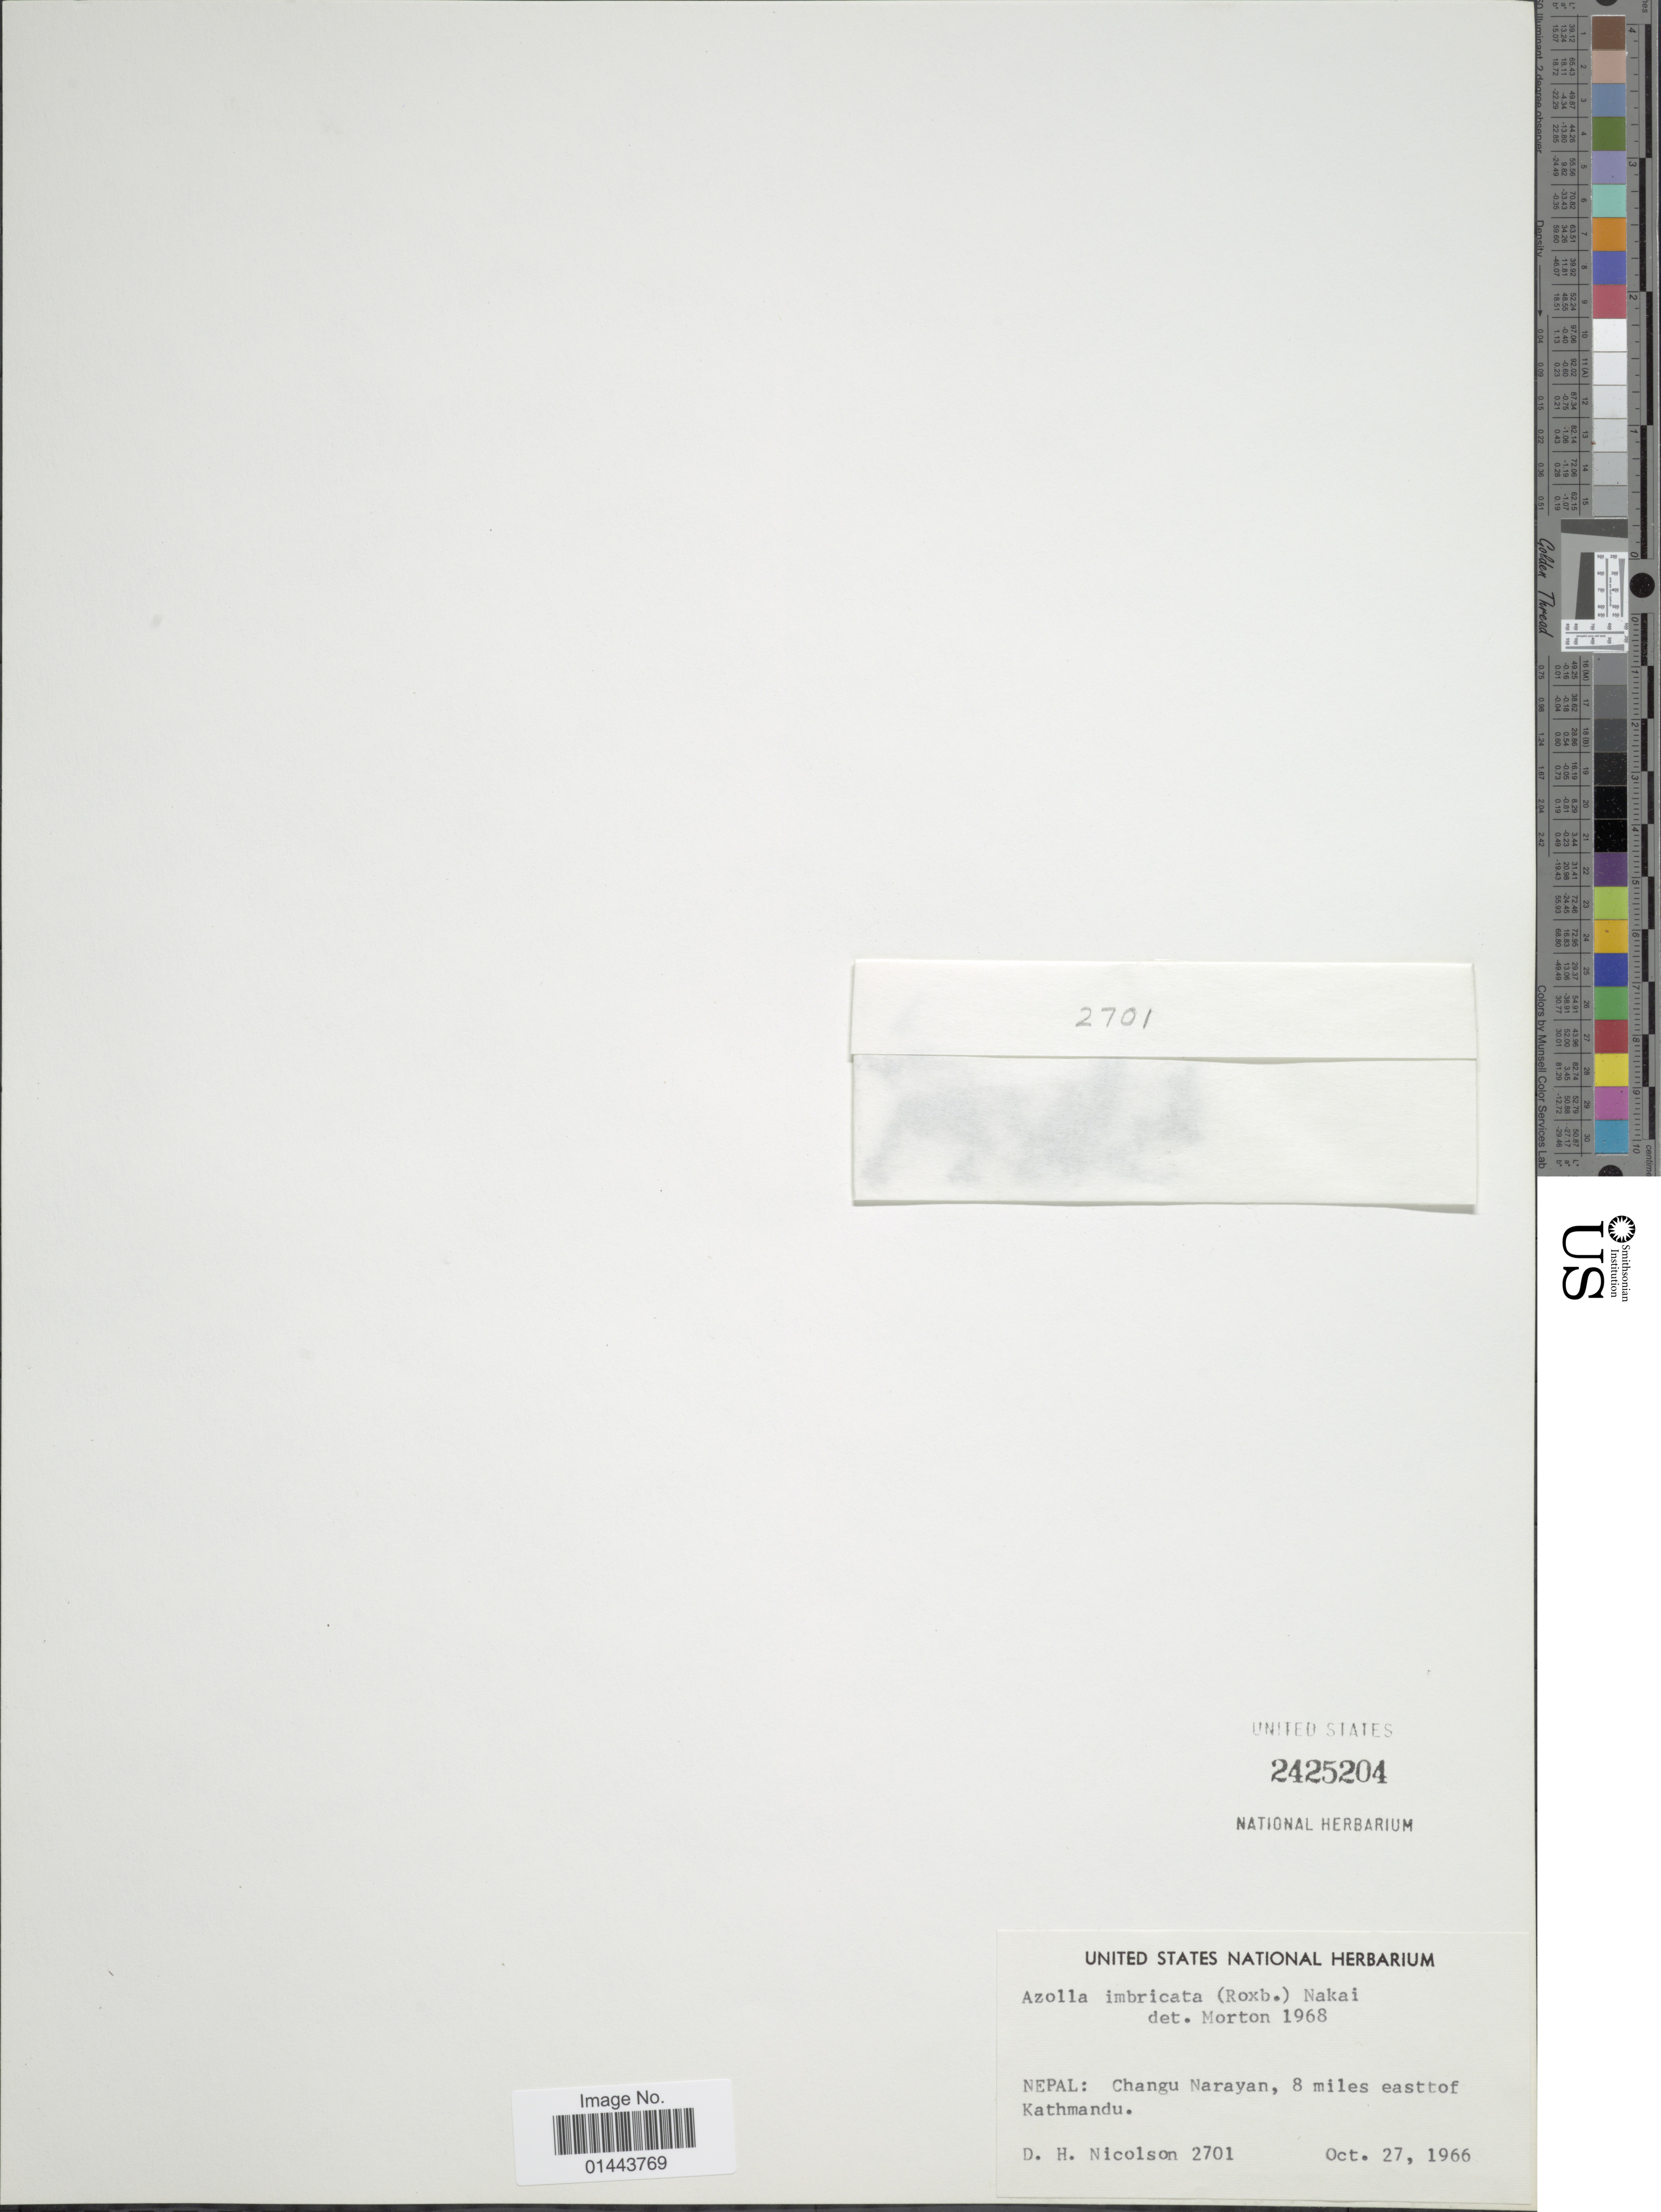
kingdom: Plantae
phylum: Tracheophyta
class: Polypodiopsida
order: Salviniales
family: Salviniaceae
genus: Azolla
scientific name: Azolla imbricata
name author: (Roxb.) Nakai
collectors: D. H. Nicolson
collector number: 2701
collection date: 1966-10-27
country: Nepal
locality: Changu Narayan, 8 miles east of Kathmandu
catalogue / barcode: US 2425204